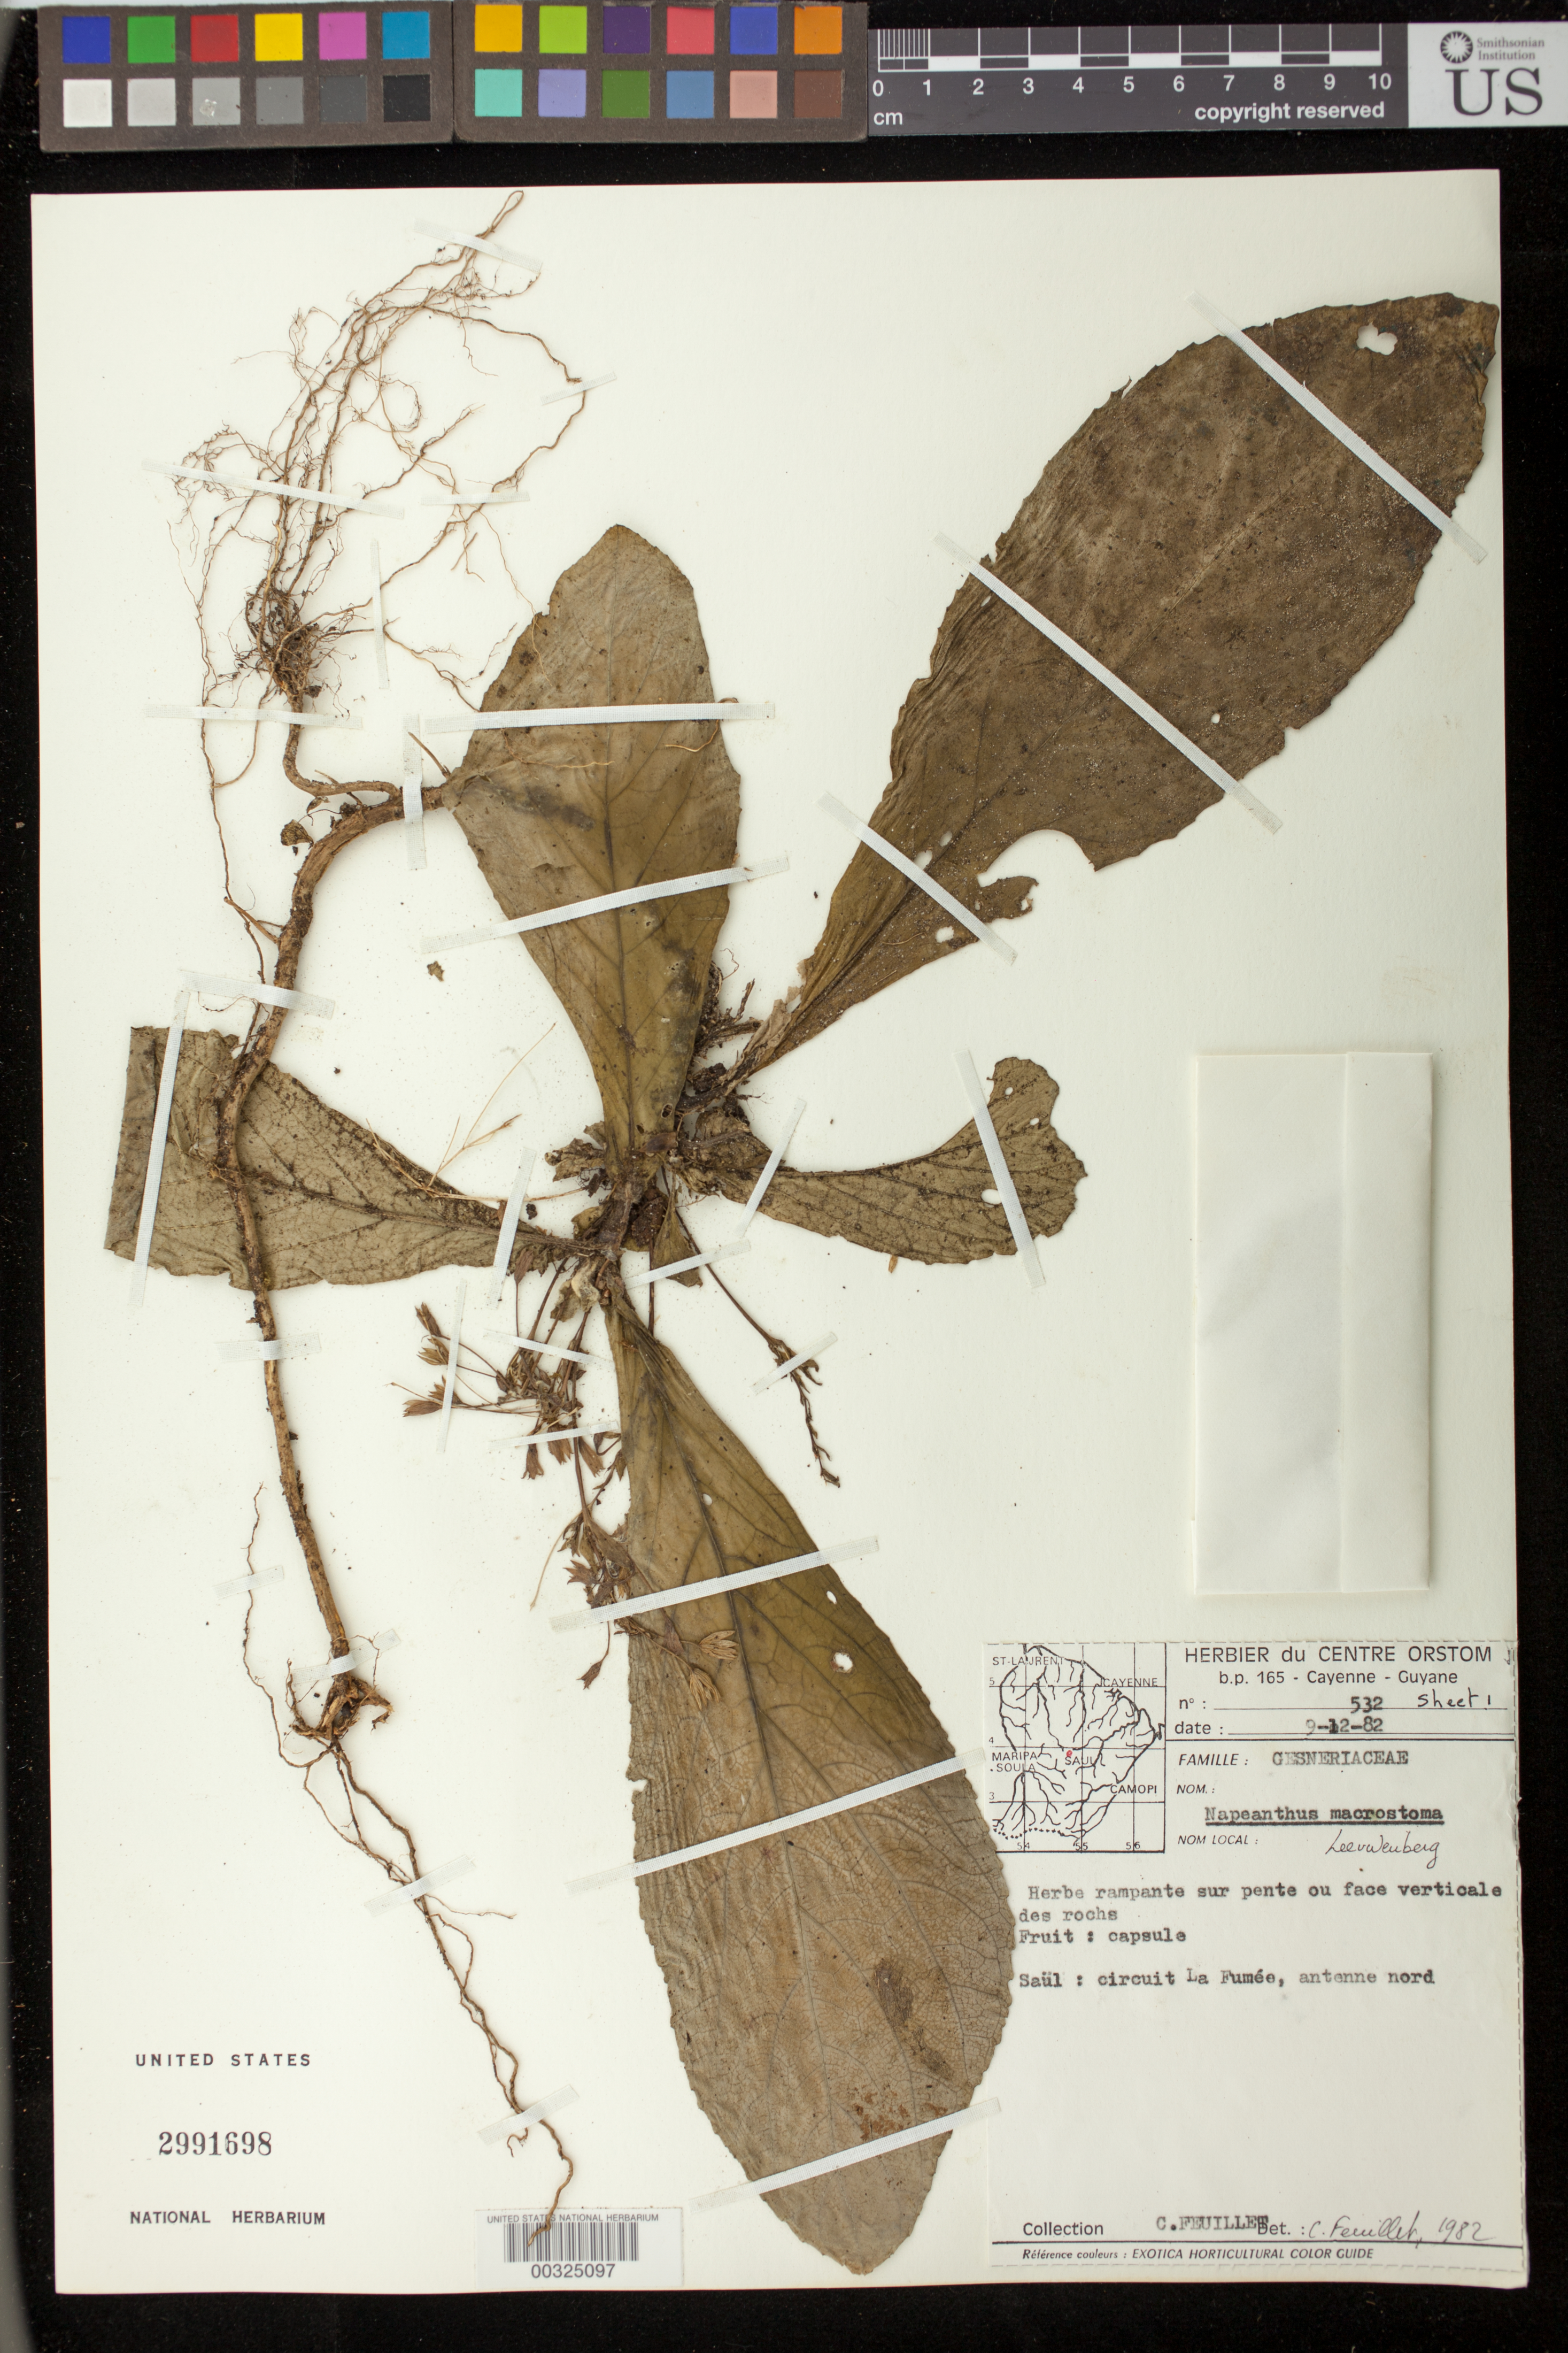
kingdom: Plantae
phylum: Tracheophyta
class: Magnoliopsida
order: Lamiales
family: Gesneriaceae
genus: Napeanthus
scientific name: Napeanthus macrostoma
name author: Leeuwenb.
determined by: Feuillet, C.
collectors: C. Feuillet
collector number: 532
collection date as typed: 09 Dec 1982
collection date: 1982-12-09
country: French Guiana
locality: Saül: circuit La Fumée, antenne nord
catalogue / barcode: US 2991698